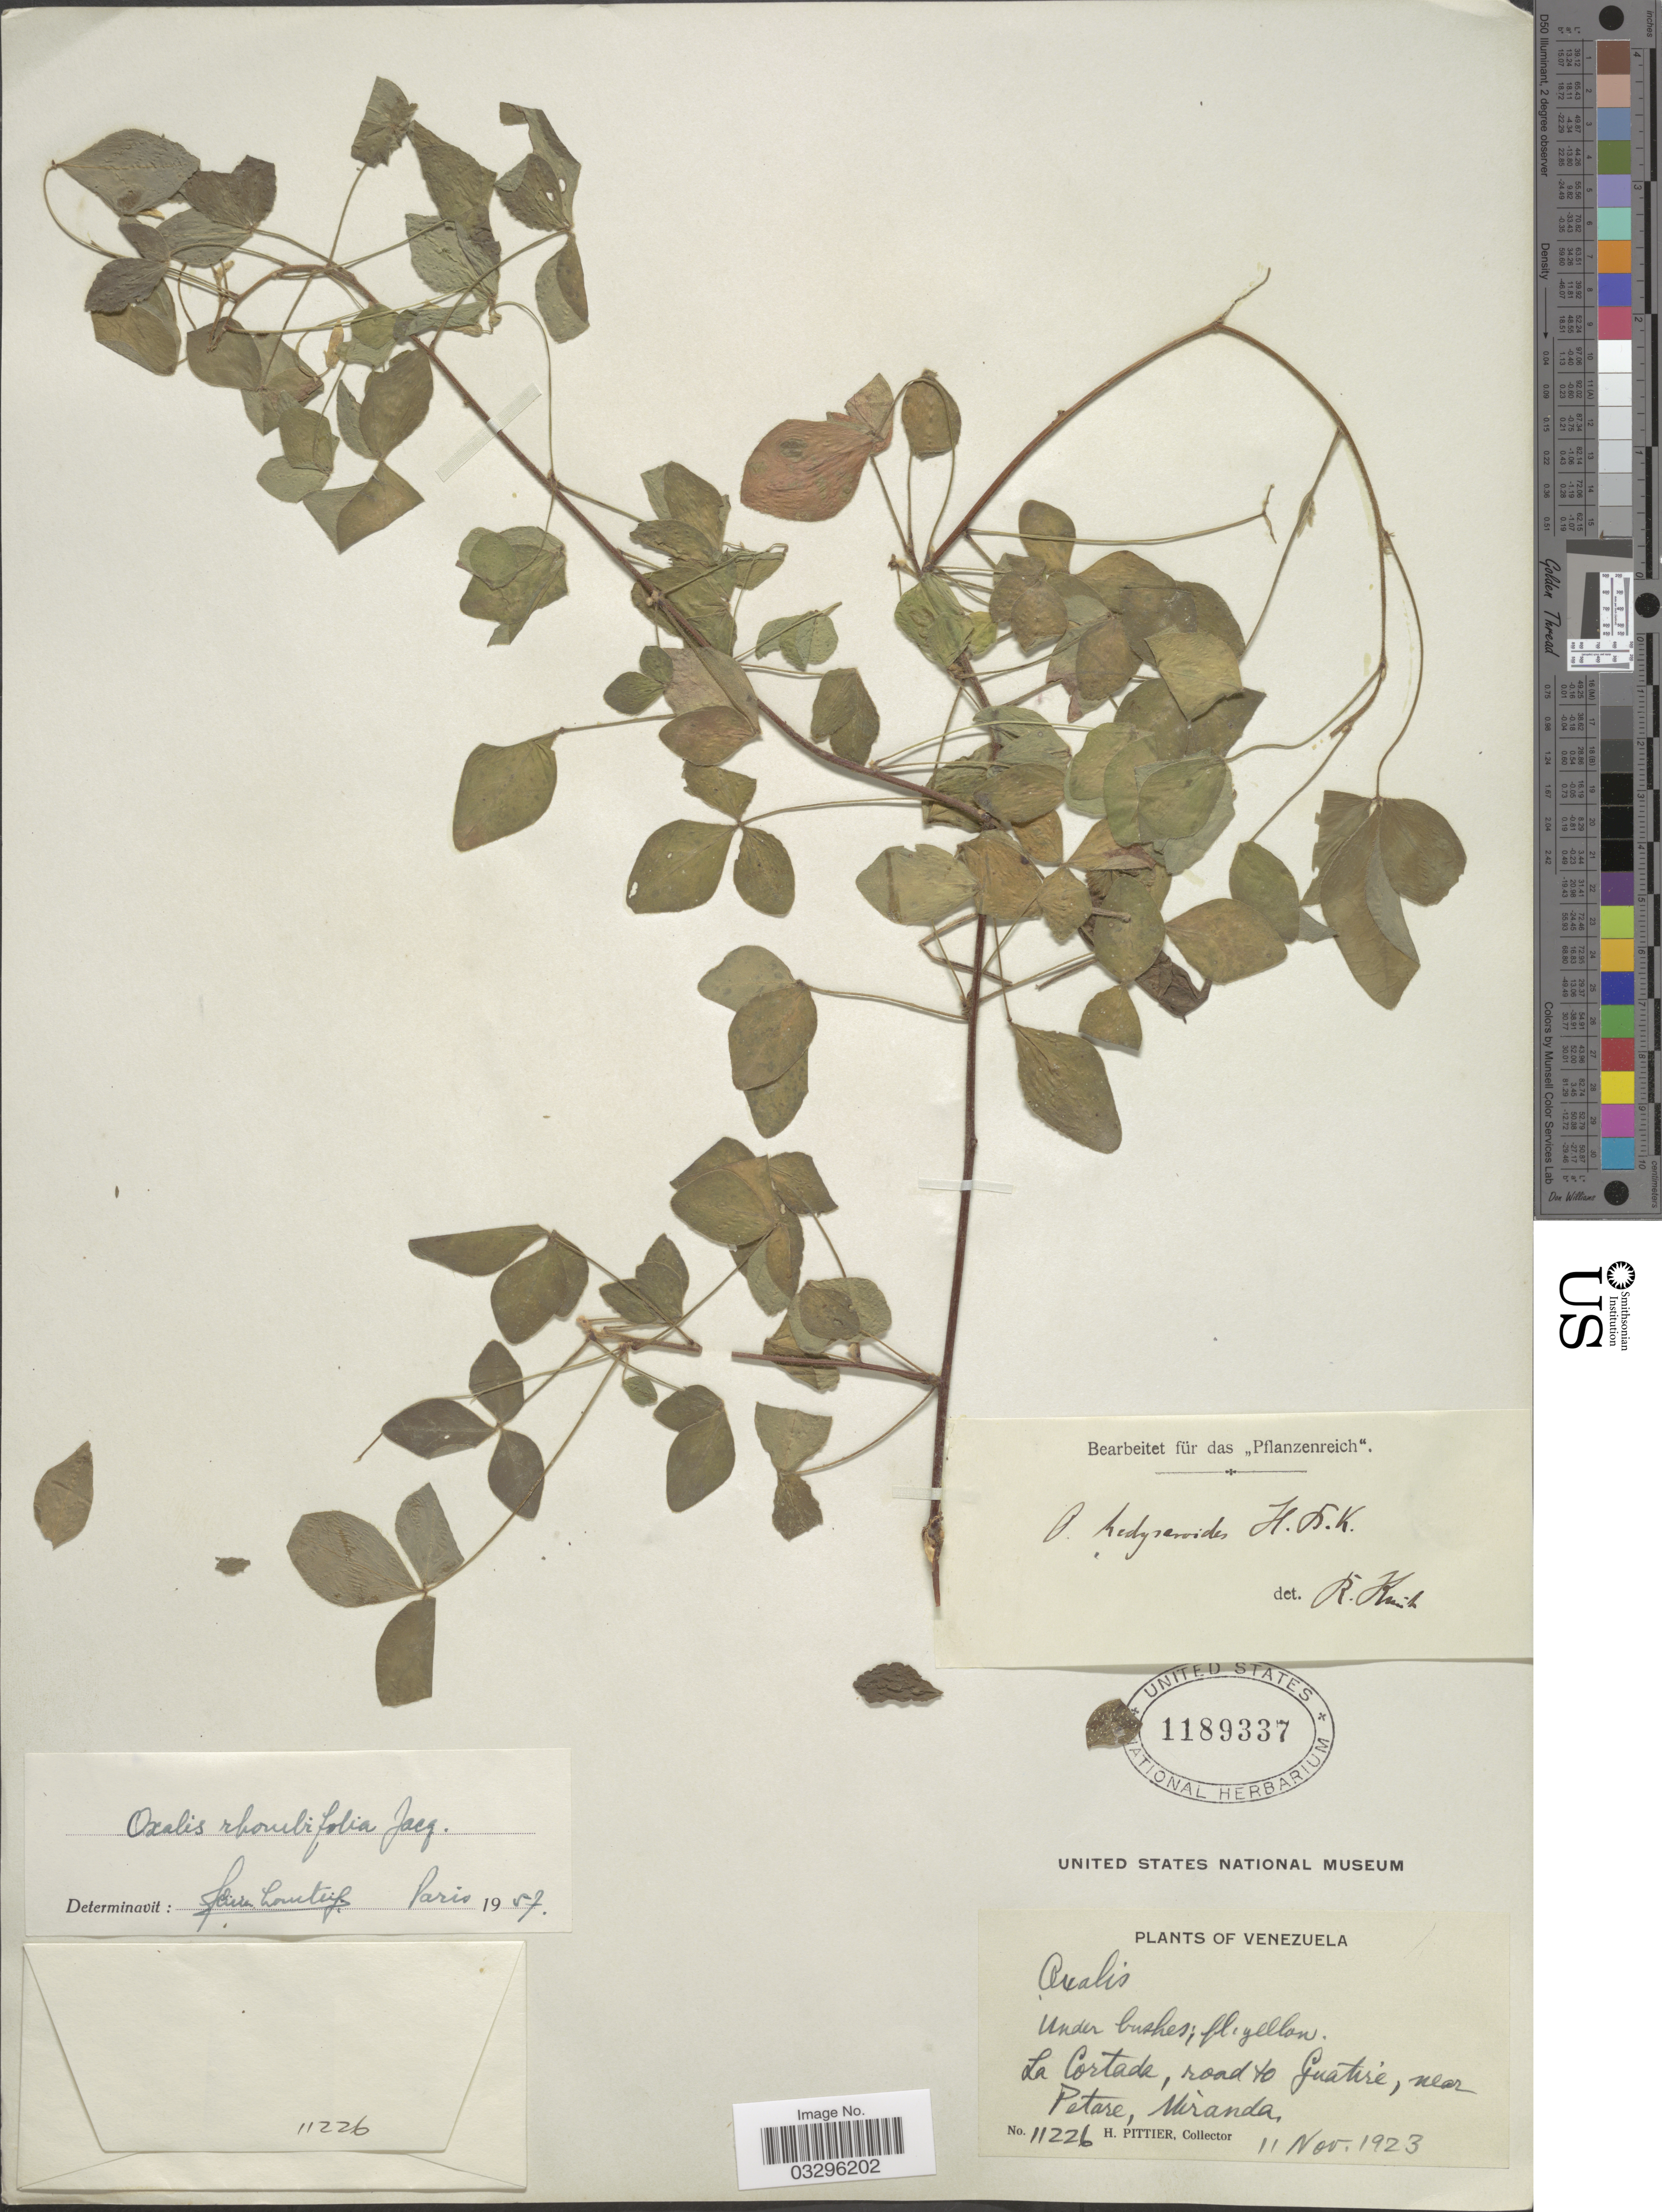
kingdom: Plantae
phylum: Tracheophyta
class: Magnoliopsida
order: Oxalidales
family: Oxalidaceae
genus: Oxalis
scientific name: Oxalis rhombifolia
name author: Jacq.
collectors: H. F. Pittier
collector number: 11226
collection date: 1923-11-11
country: Venezuela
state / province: Miranda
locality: La Cortada, road to Guatire, near Petare.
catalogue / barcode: US 1189337